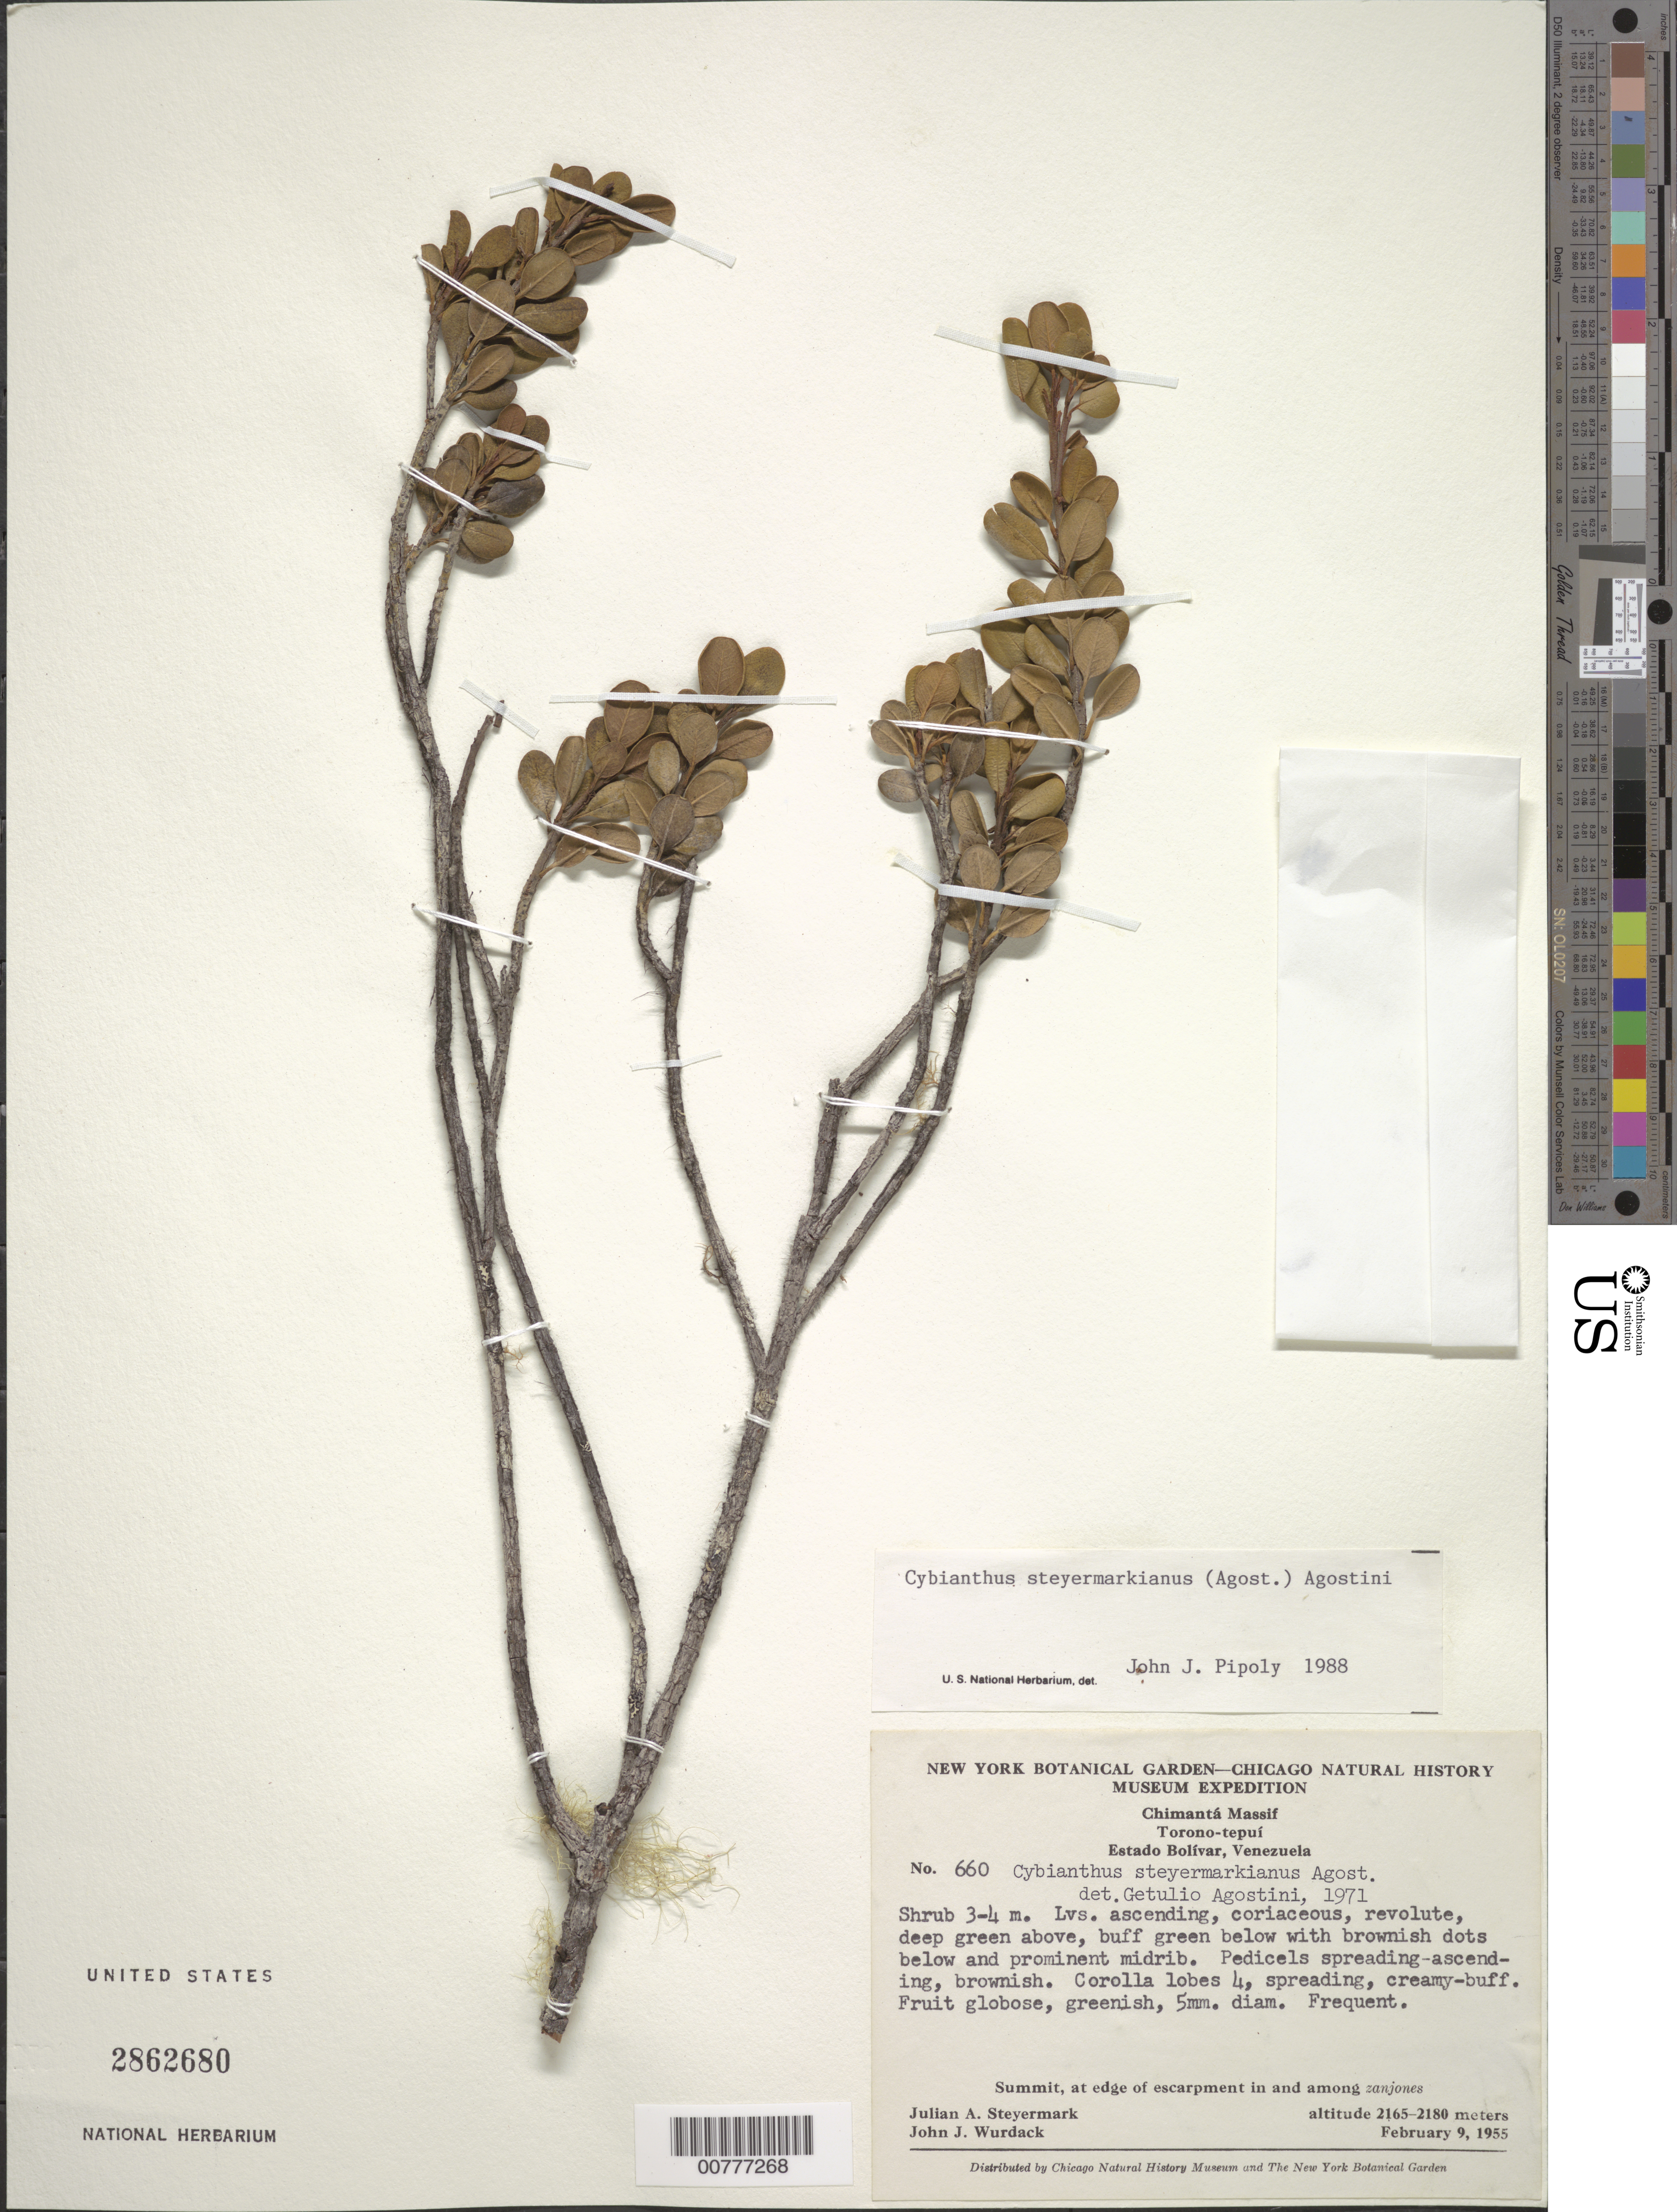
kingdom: Plantae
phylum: Tracheophyta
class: Magnoliopsida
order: Ericales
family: Primulaceae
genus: Cybianthus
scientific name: Cybianthus steyermarkianus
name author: (G. Agostini) G. Agostini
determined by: Pipoly, J. J., III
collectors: J. Steyermark & J. J. Wurdack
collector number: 55 660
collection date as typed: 9-Feb-55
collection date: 1955-02-09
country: Venezuela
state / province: Bolívar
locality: Chimantá Massif, Torono-tepuí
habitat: Edge of escarpment in and among zanjones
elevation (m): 2165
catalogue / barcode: US 2862680